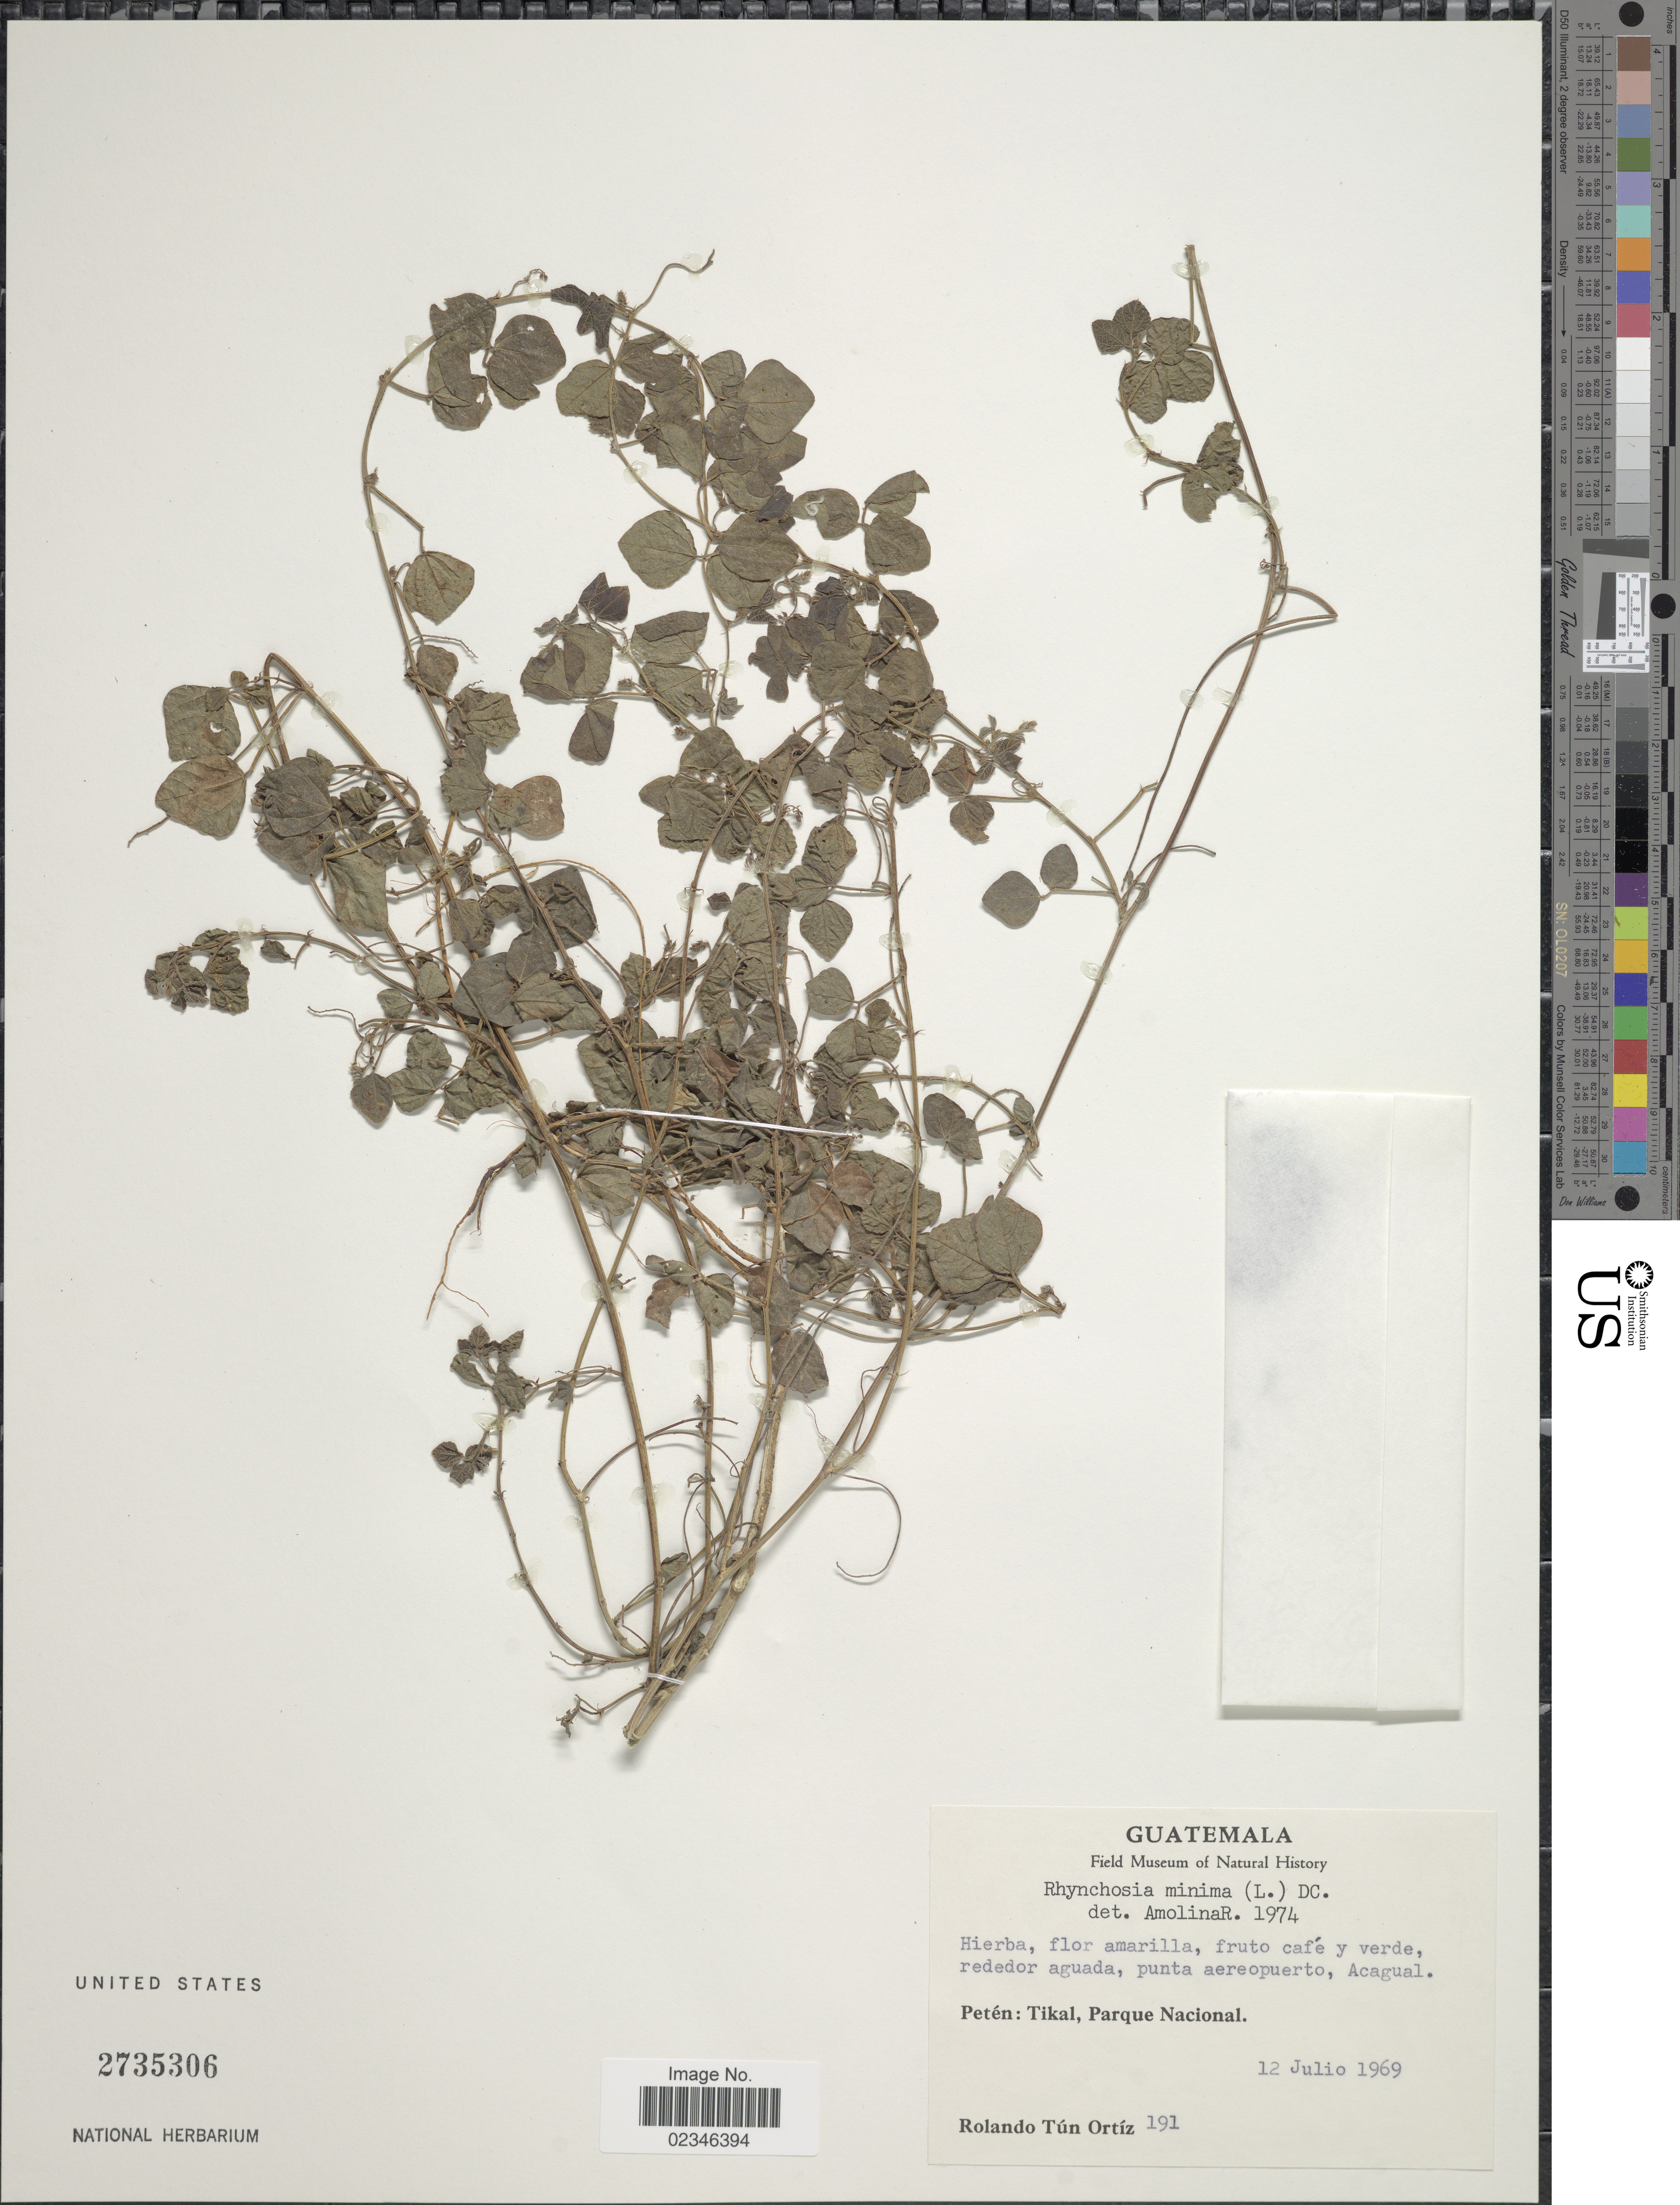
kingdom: Plantae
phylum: Tracheophyta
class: Magnoliopsida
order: Fabales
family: Fabaceae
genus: Rhynchosia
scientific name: Rhynchosia minima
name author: (L.) DC.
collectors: R. T. Ortíz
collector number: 191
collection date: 1969-07-12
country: Guatemala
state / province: El Petén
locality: Rededor aguada, punta aereopuerto, Acagual. Petén: Tikal, Parque Nacional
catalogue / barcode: US 2735306